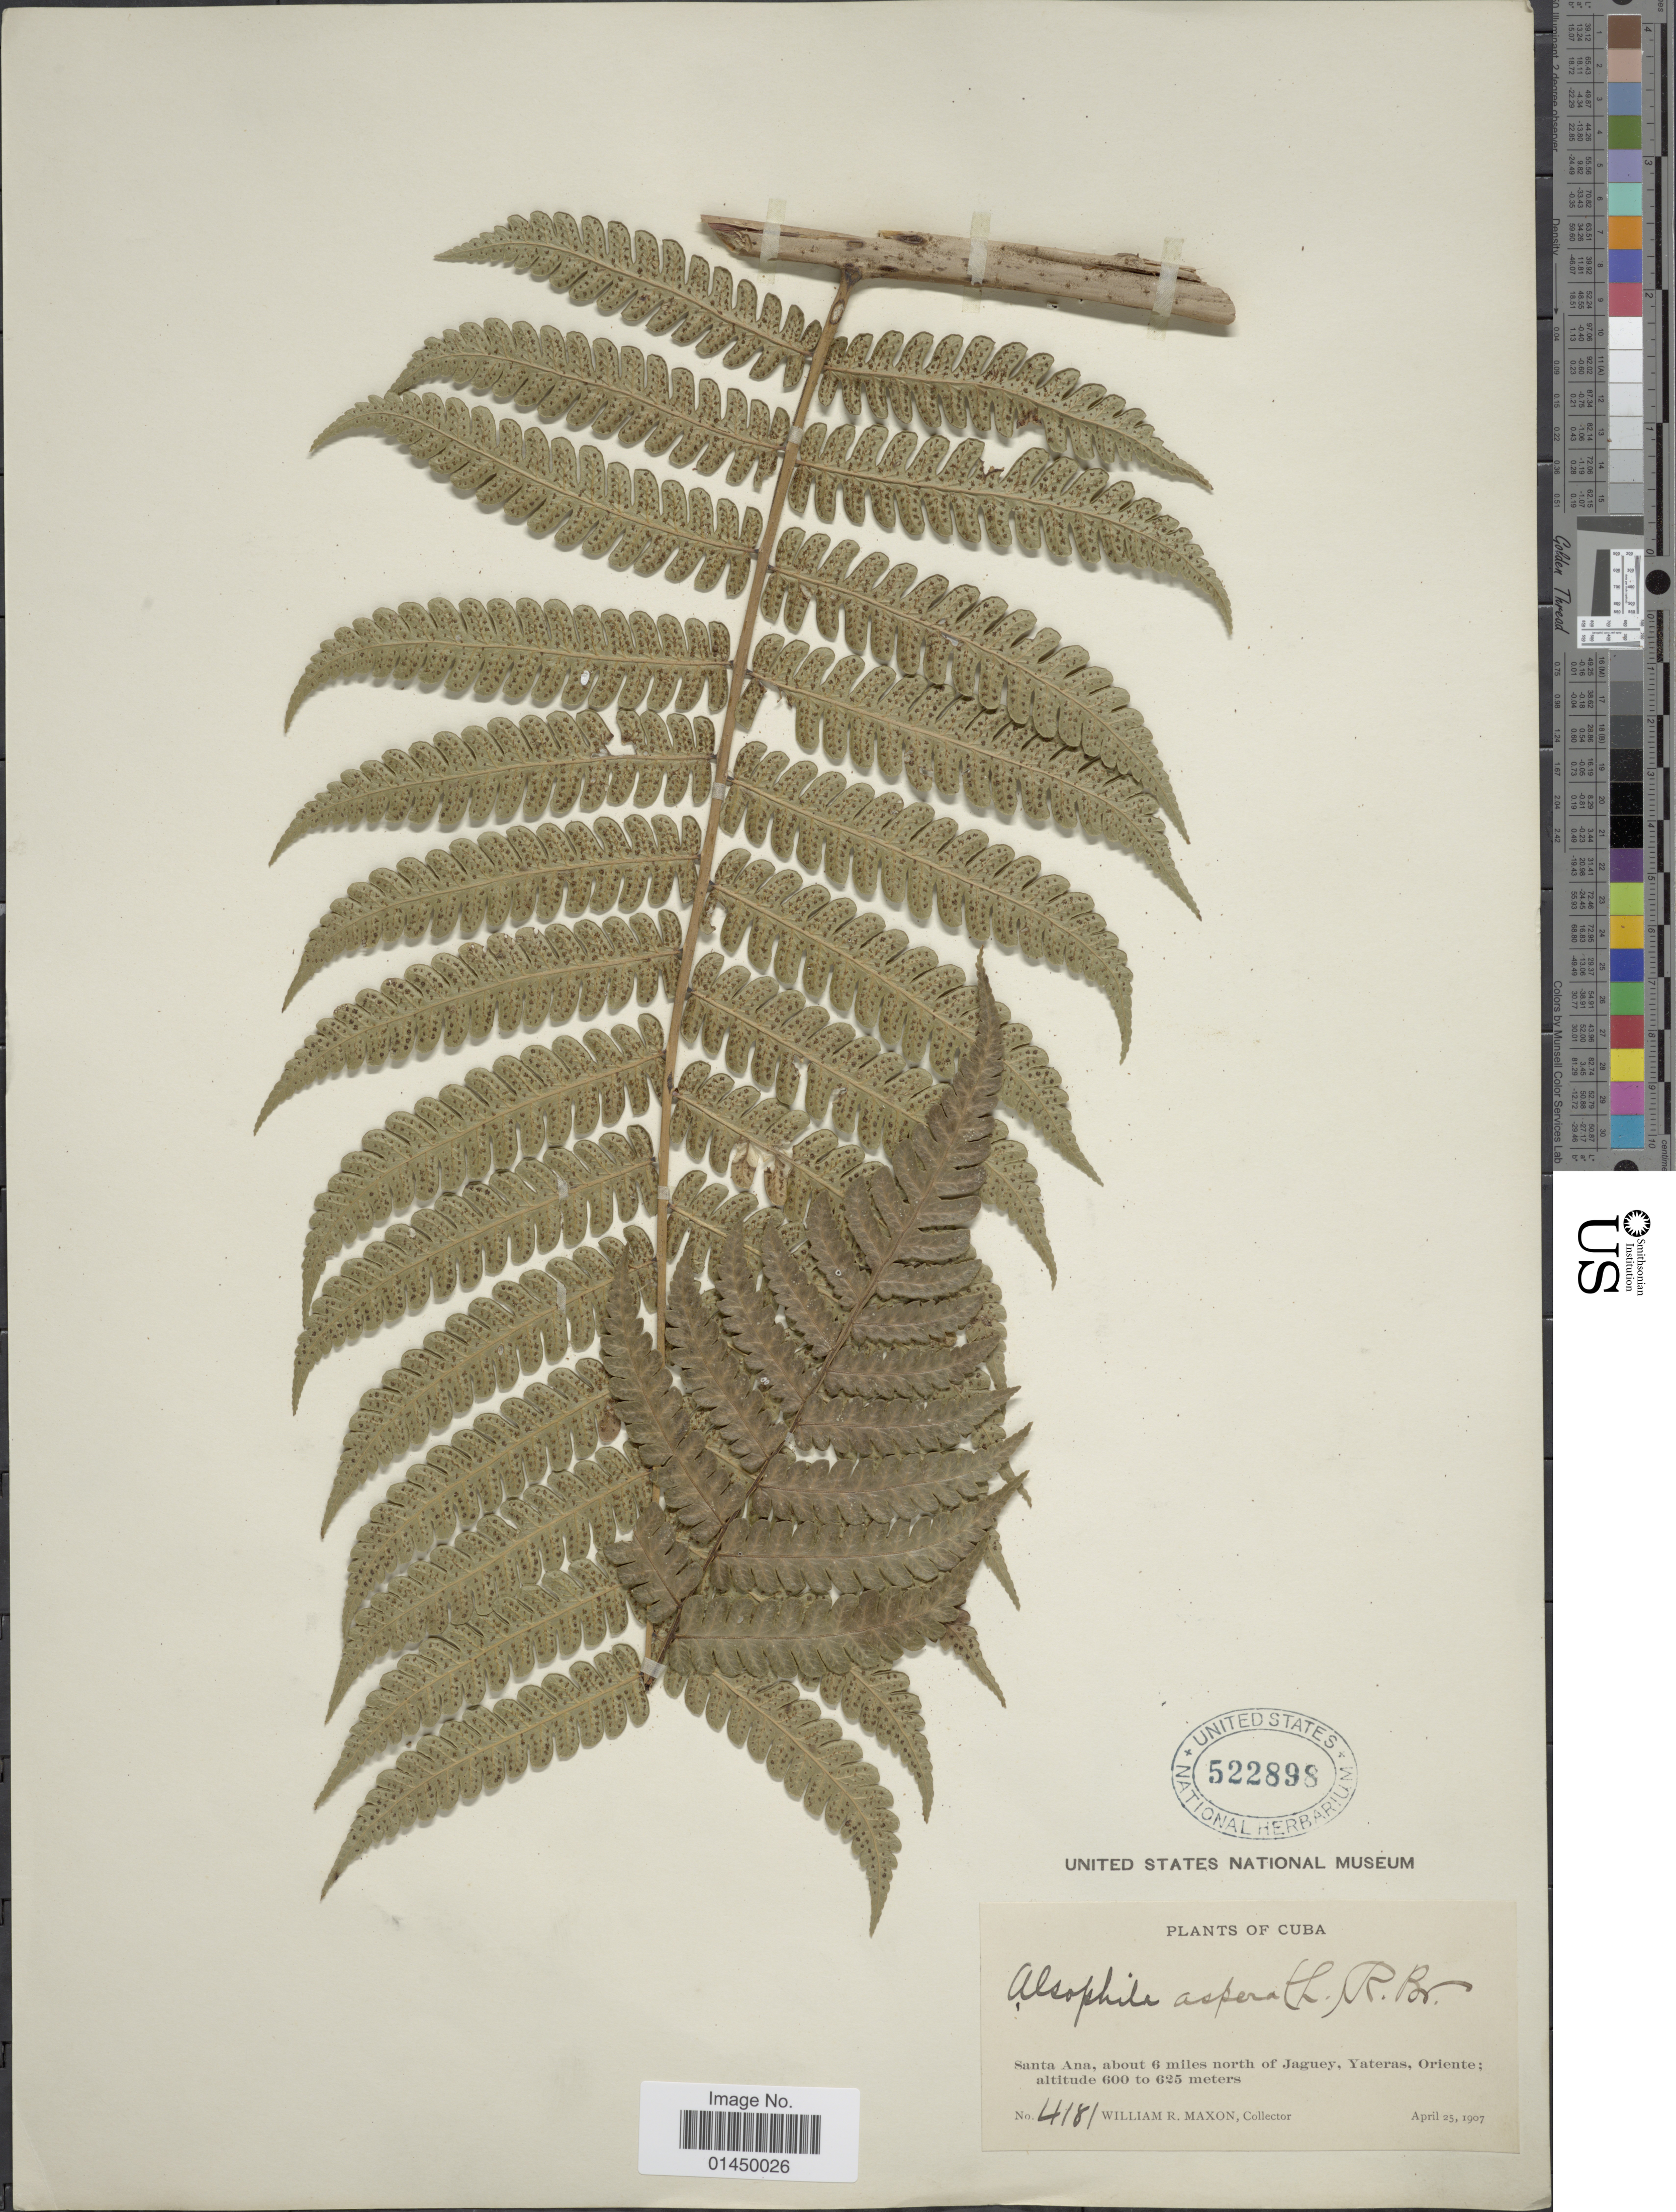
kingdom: Plantae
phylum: Tracheophyta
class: Polypodiopsida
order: Cyatheales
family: Cyatheaceae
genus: Cyathea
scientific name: Cyathea aspera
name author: (L.) Sw.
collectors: W. R. Maxon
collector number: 4181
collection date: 1907-04-25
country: Cuba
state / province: Oriente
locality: Santa Ana, about 6 miles north of Jaguey, Yateras, Oriente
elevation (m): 600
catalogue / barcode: US 522898